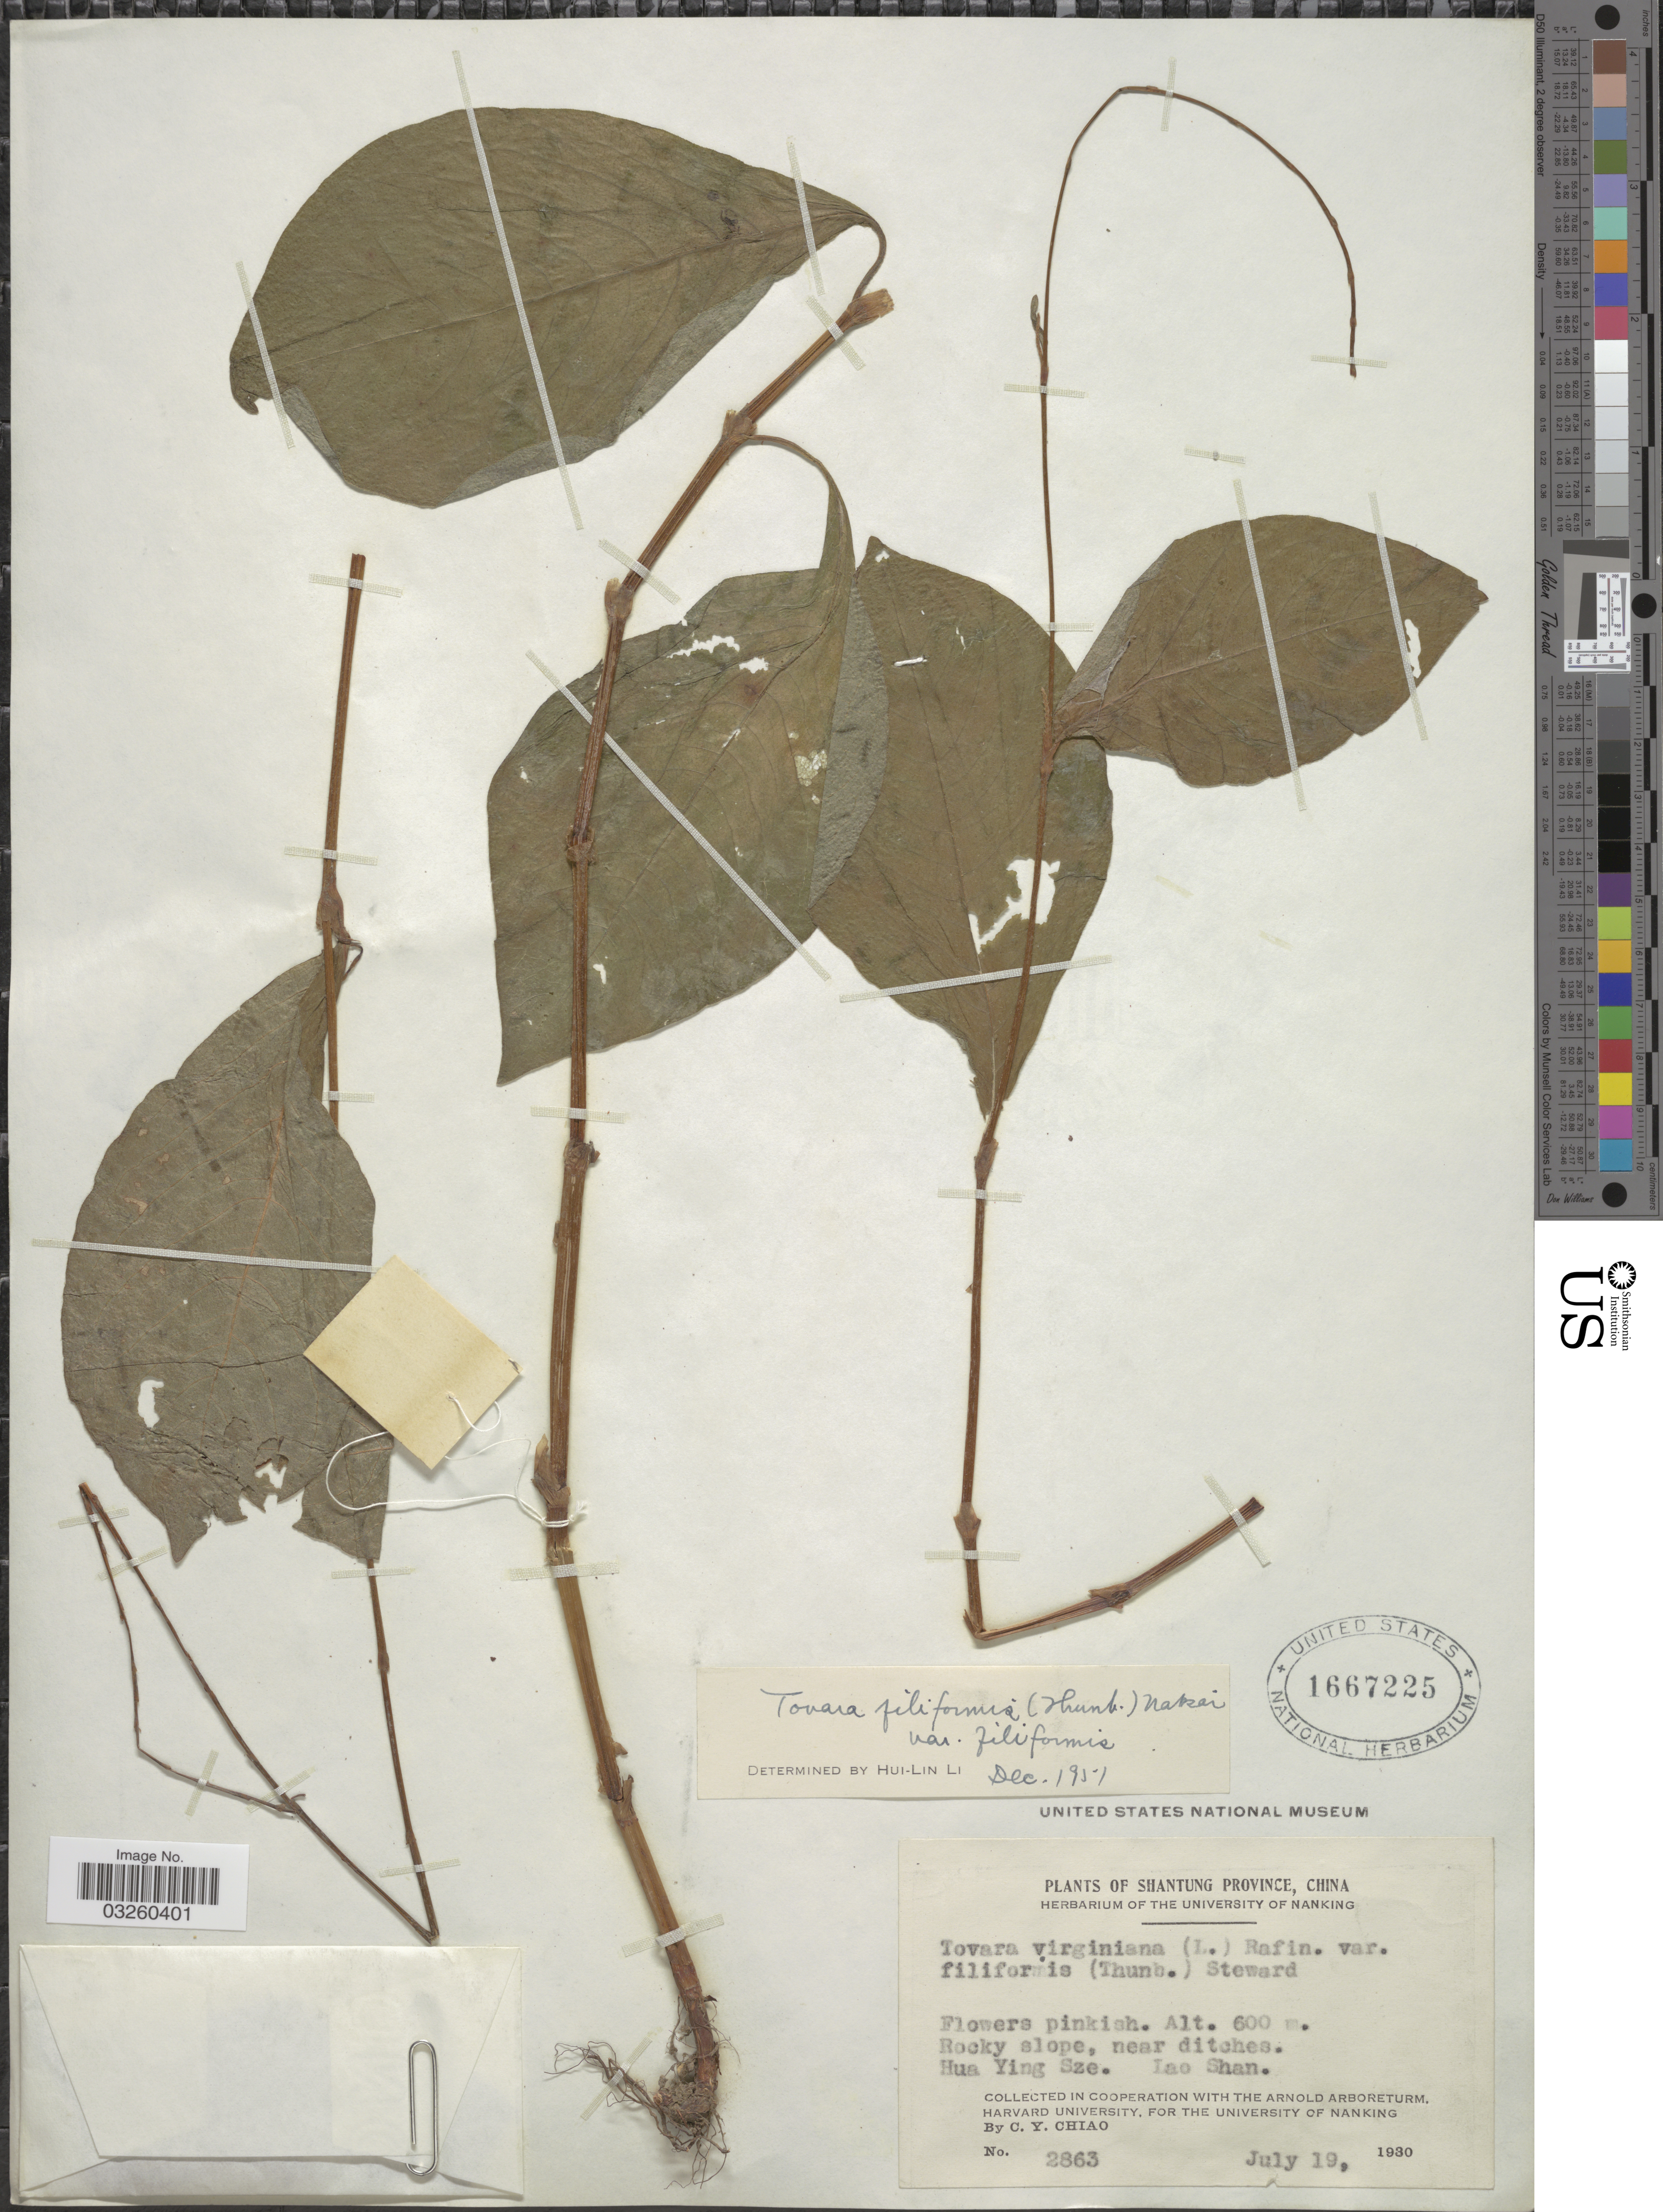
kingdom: Plantae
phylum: Tracheophyta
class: Magnoliopsida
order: Caryophyllales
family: Polygonaceae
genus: Persicaria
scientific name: Persicaria filiformis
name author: (Thunb.) Nakai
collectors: C. Y. Chiao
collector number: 2863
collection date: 1930-07-19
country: China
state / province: Shandong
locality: Shantung Province. Rocky slope, near ditches. Hua Ying Sze. Lao Shan.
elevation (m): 600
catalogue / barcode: US 1667225